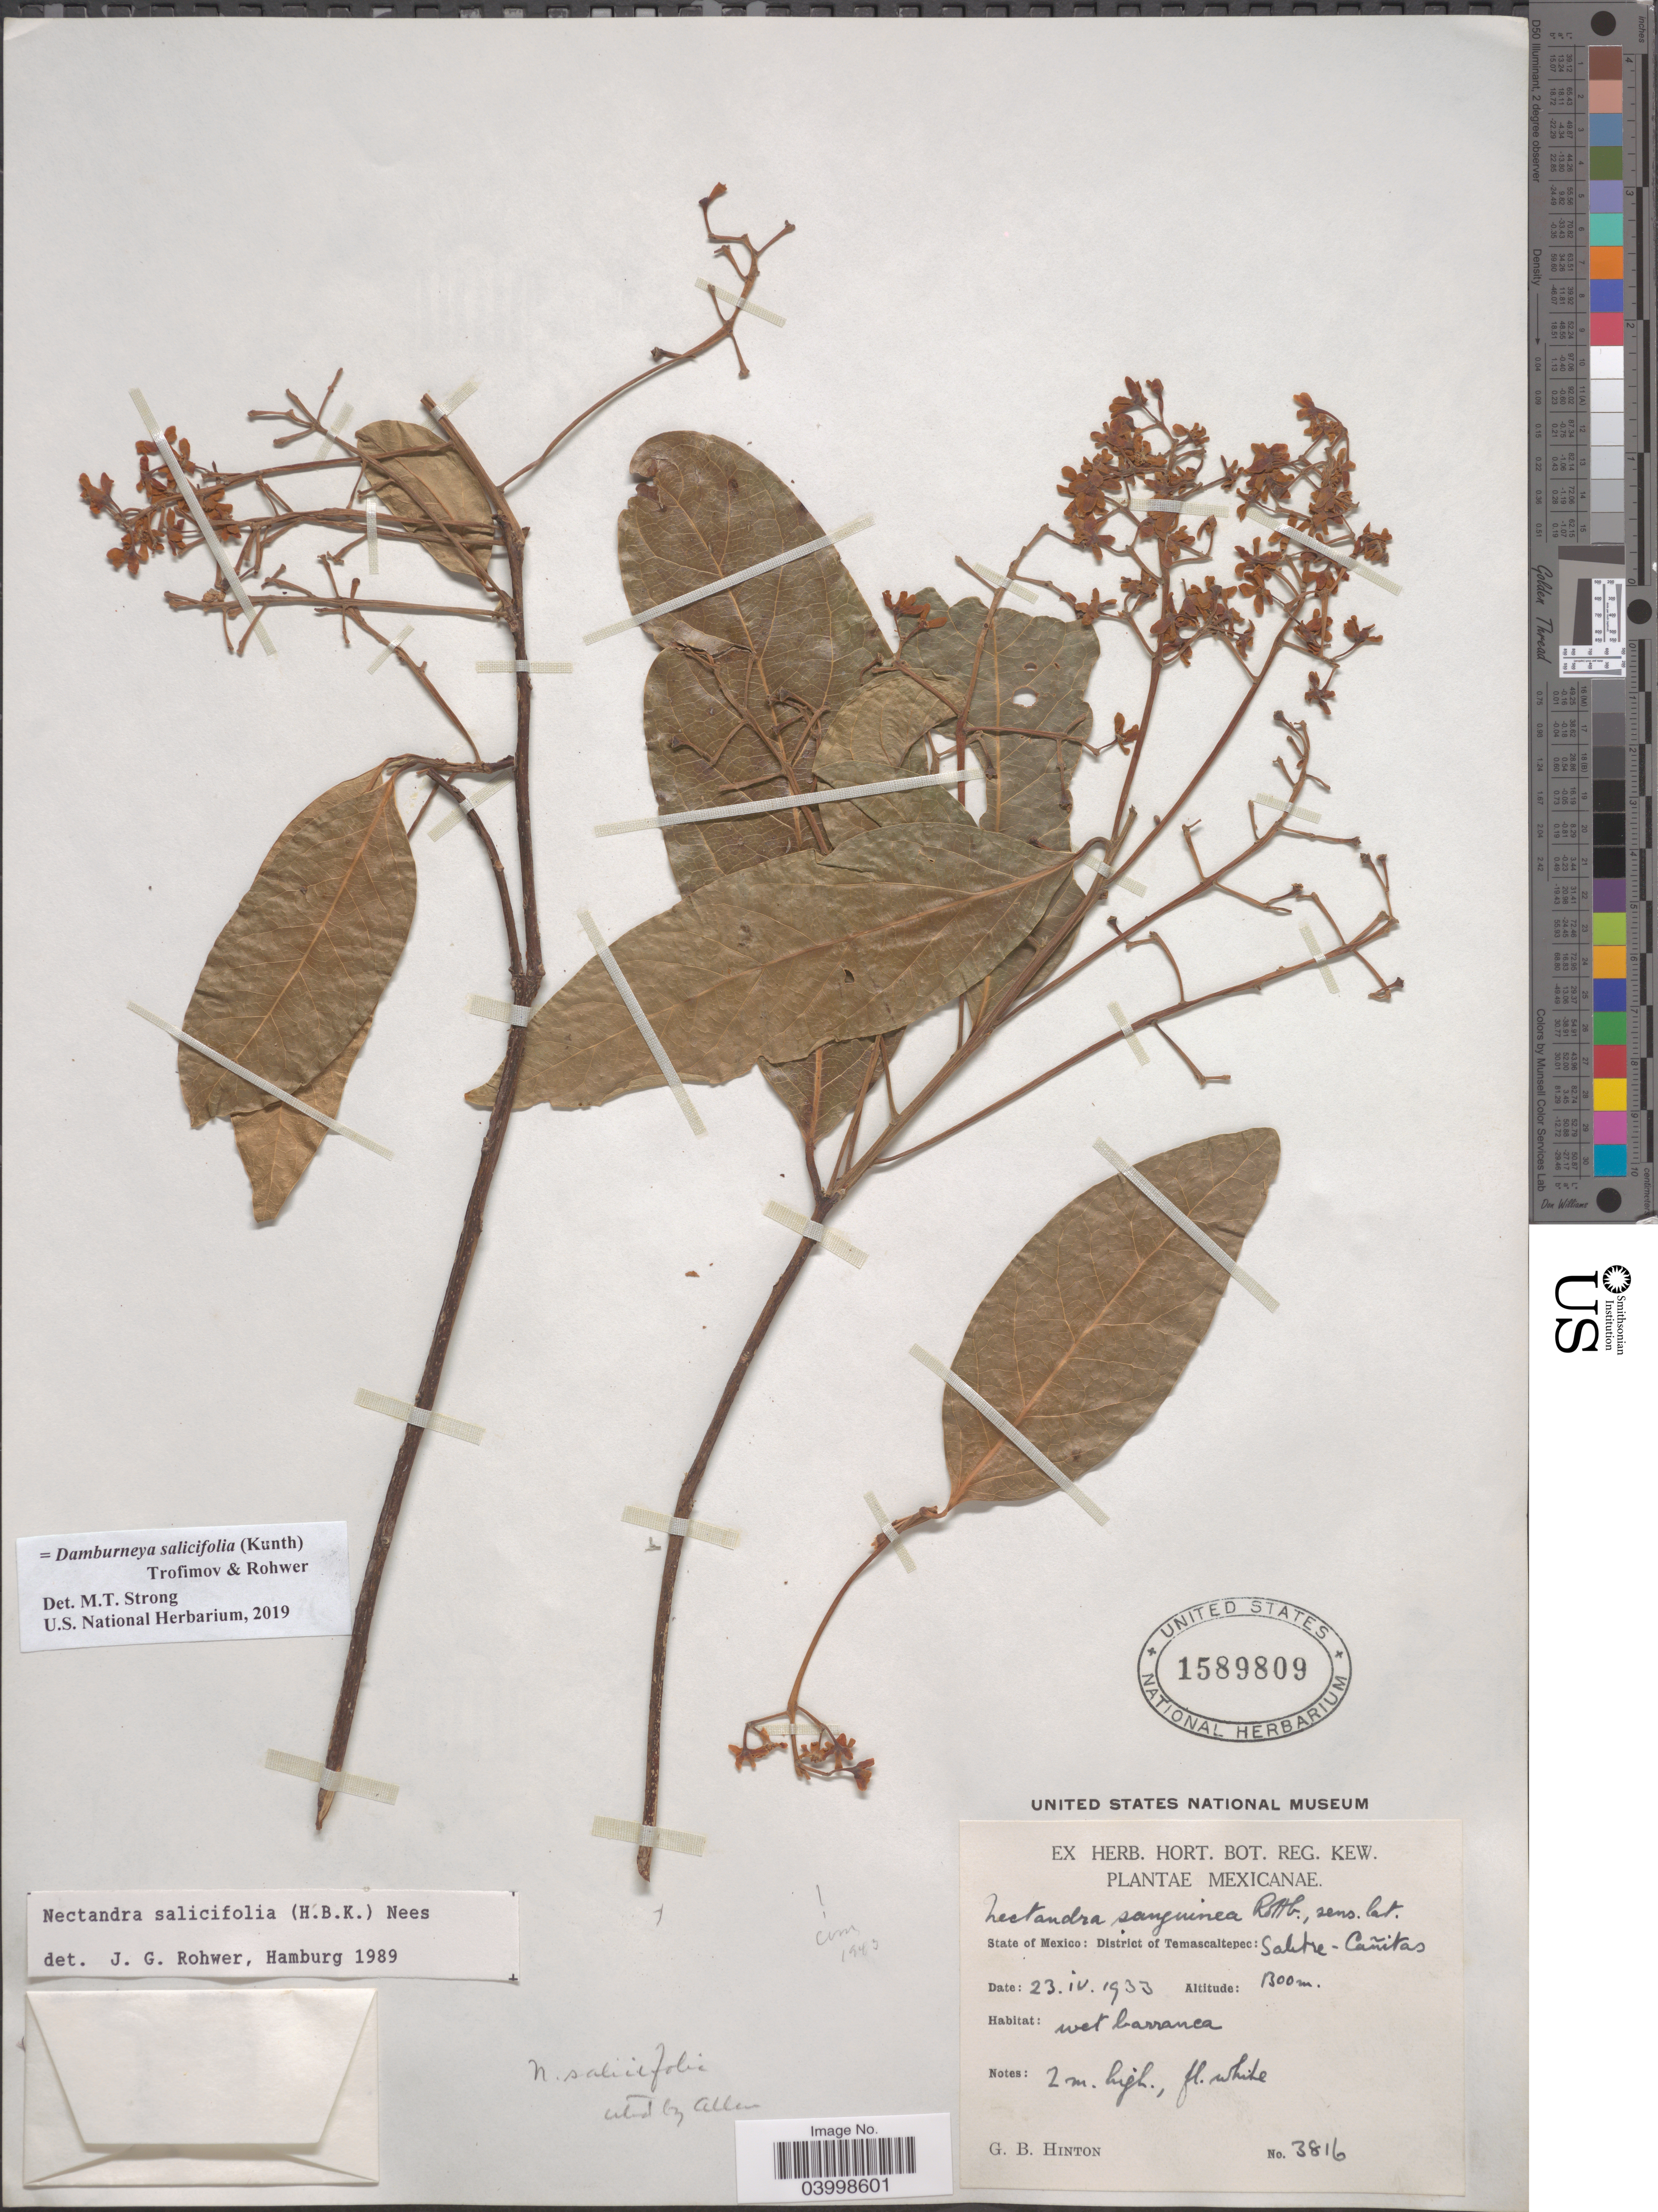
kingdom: Plantae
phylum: Tracheophyta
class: Magnoliopsida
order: Laurales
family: Lauraceae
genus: Damburneya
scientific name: Damburneya salicifolia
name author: (Kunth) Trofimov & Rohwer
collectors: G. B. Hinton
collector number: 3816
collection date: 1933-04-23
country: Mexico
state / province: México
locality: District of Temascaltepec: Salitre-Cañitas.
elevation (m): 1300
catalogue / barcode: US 1589809